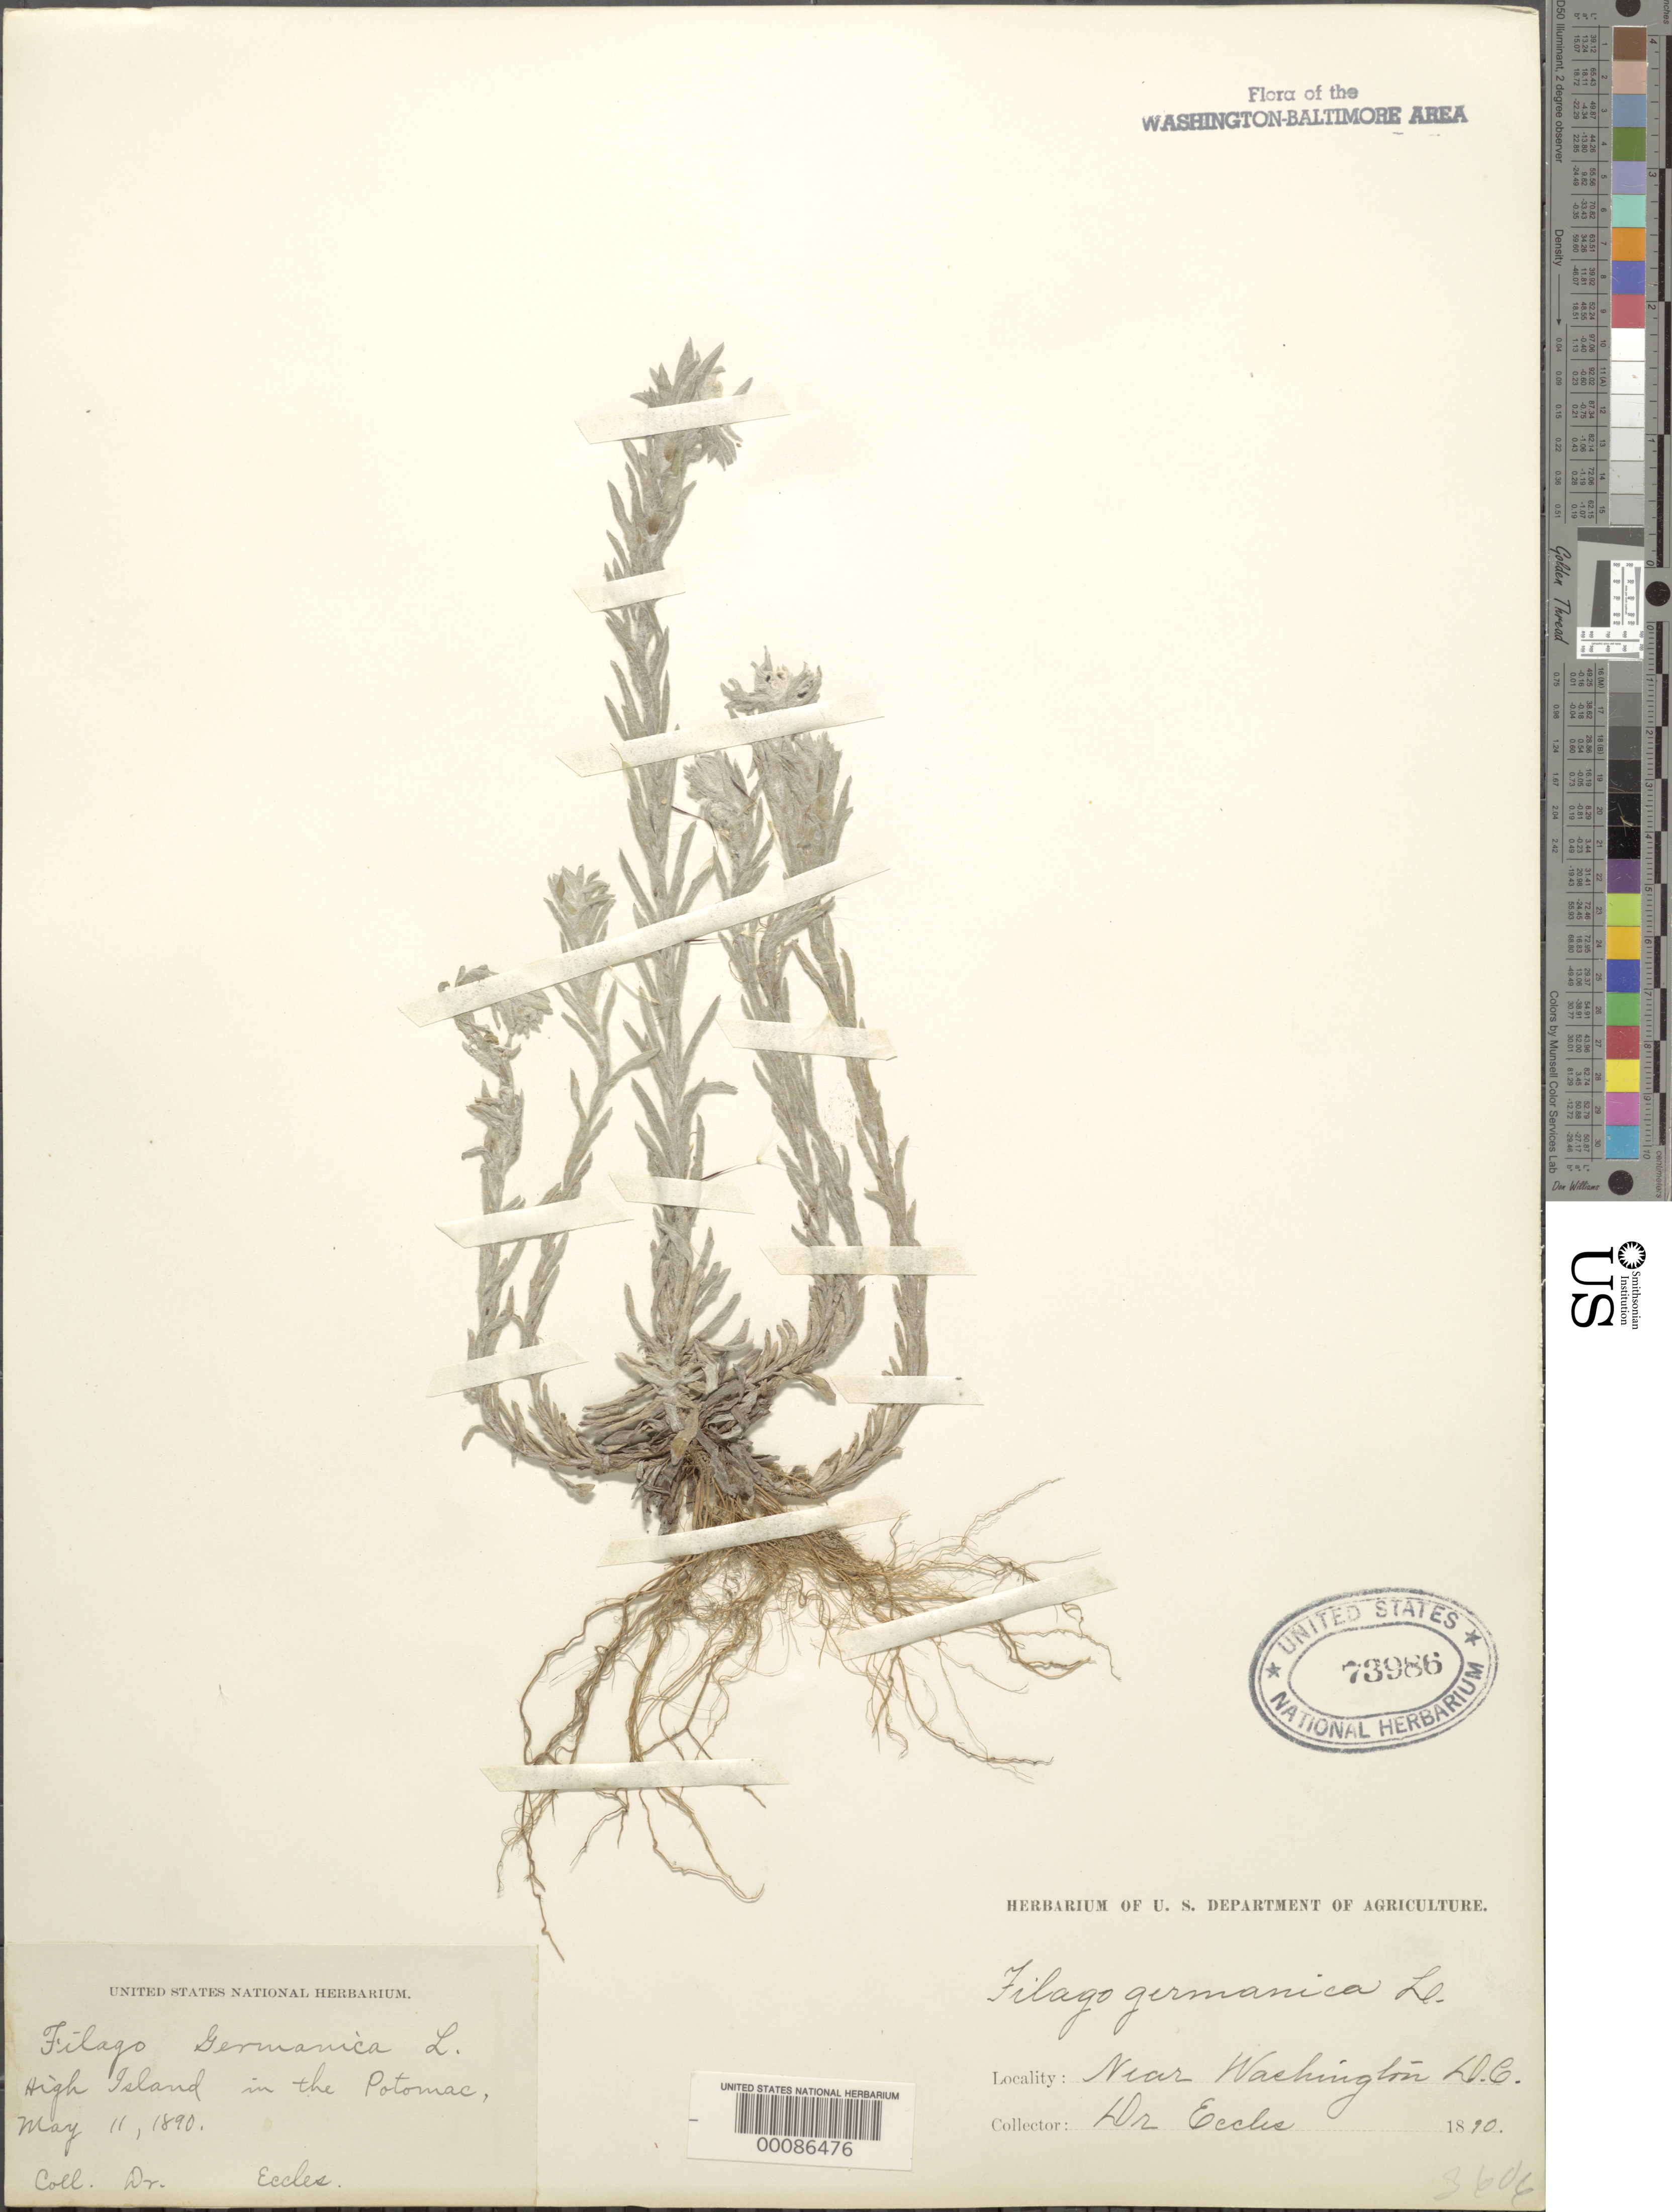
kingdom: Plantae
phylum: Tracheophyta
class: Magnoliopsida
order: Asterales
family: Asteraceae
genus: Filago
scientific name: Filago vulgaris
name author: Lam.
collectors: -. Eccles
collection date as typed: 11 May 1890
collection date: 1890-05-11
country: United States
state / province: Maryland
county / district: Montgomery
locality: High Island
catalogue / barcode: US 73986